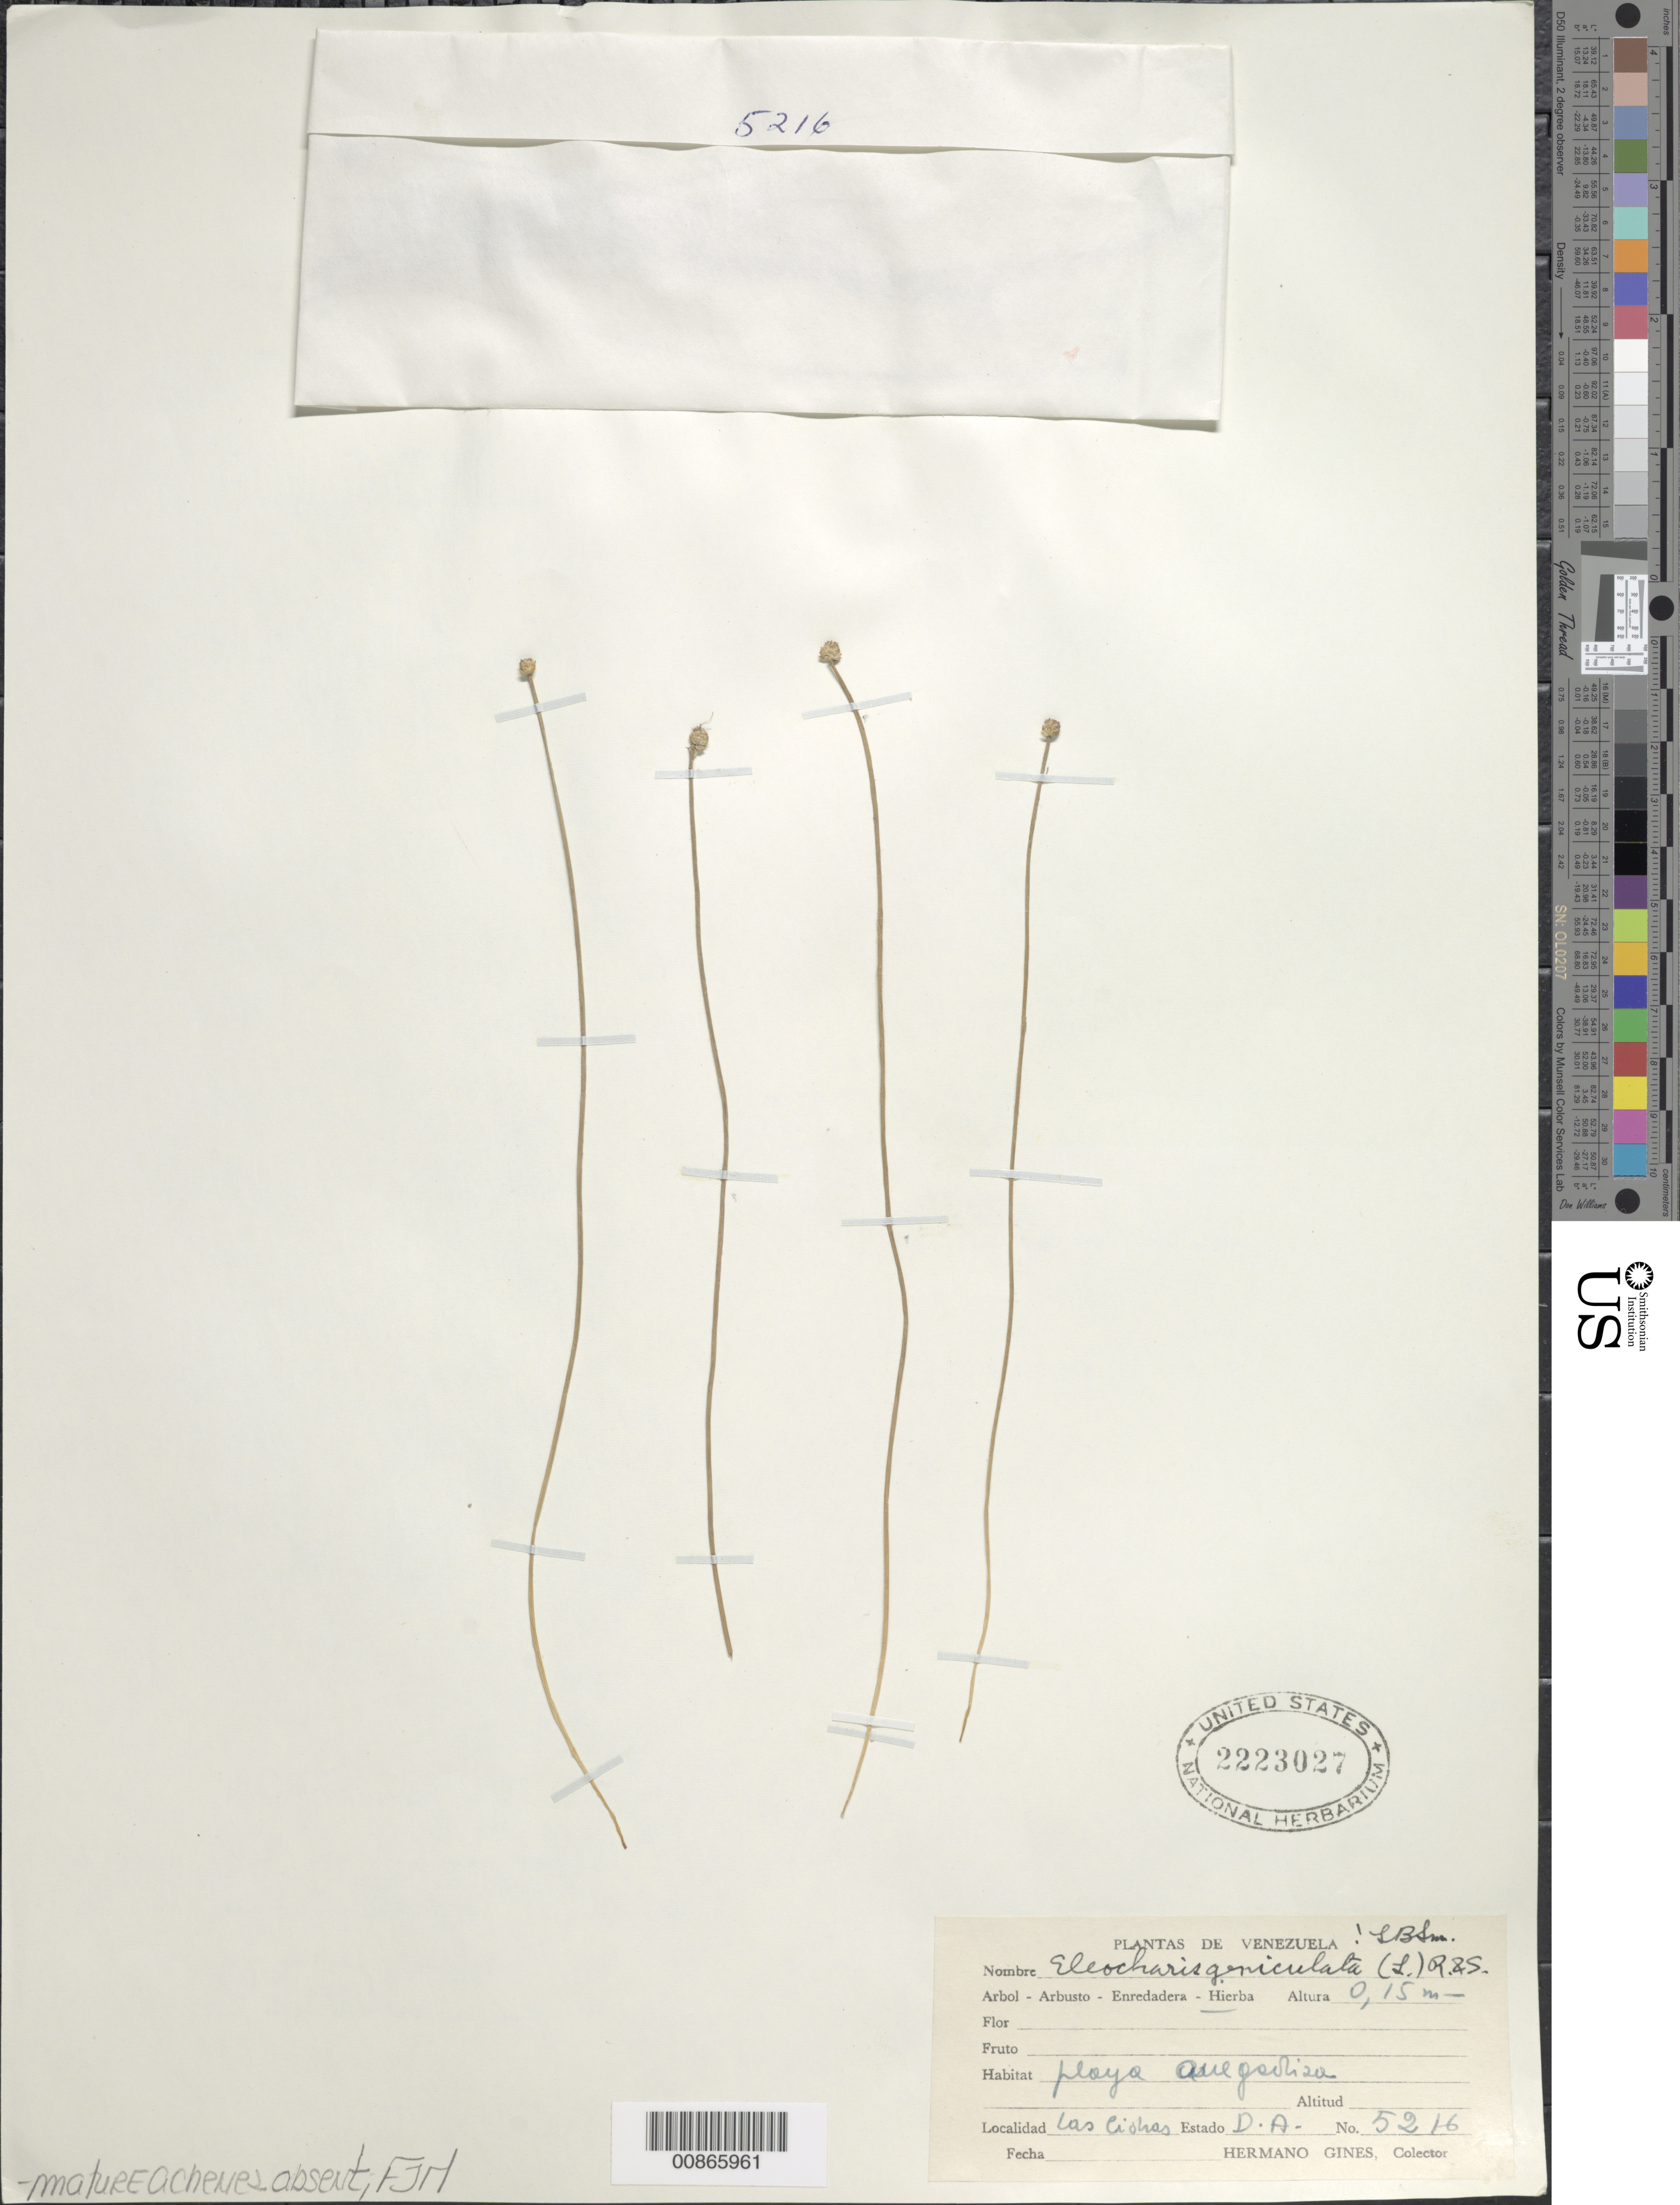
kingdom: Plantae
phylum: Tracheophyta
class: Liliopsida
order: Poales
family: Cyperaceae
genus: Eleocharis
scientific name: Eleocharis geniculata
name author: (L.) Roem. & Schult.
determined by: Smith, Lyman B., (US), NMNH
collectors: H. Gines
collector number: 5216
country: Venezuela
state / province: Delta Amacuro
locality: Las Cioras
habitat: Playa anegadiza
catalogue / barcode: US 2223027